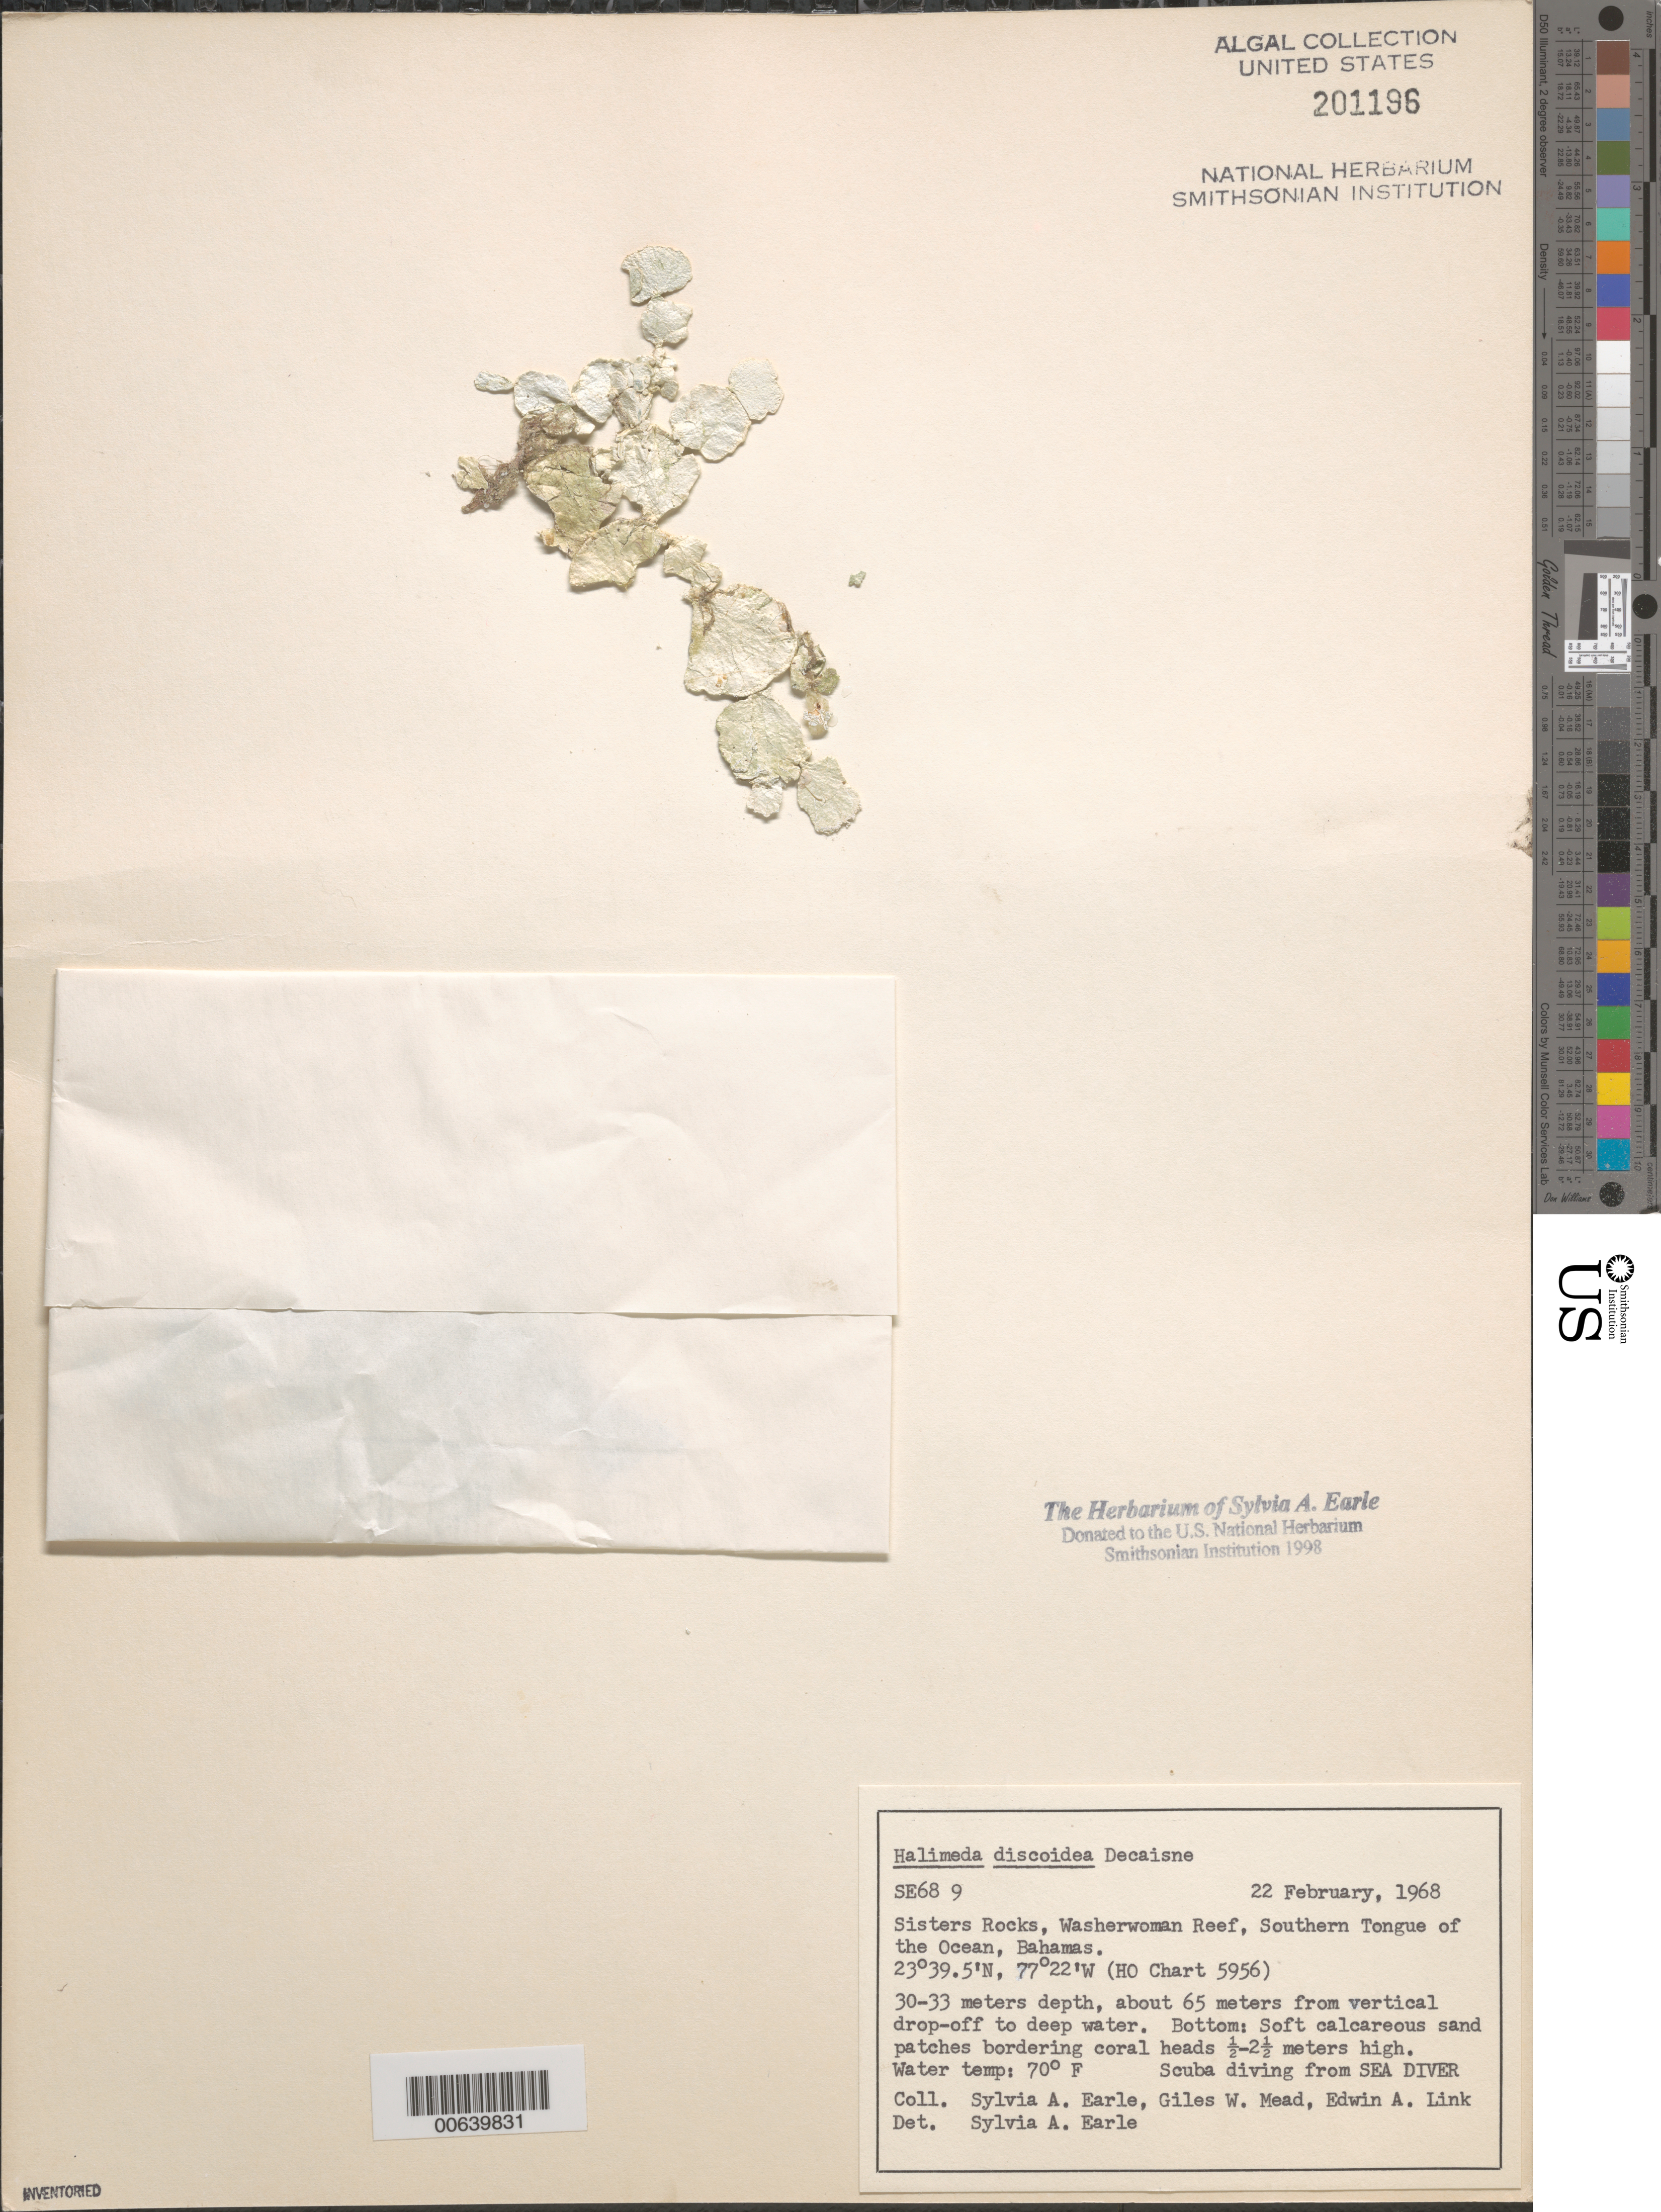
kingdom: Plantae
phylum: Chlorophyta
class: Ulvophyceae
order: Bryopsidales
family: Halimedaceae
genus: Halimeda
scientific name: Halimeda discoidea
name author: Decne.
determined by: Earle, S. A.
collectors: S. A. Earle, G. W. Mead & E. A. Link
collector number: SE 689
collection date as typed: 22 Feb 1968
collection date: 1968-02-22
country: Bahamas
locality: Sisters Rocks, Washerwoman Reef, Southern Tongue of the Ocean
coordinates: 23 39.5' N, 77 22' W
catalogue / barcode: US 201196